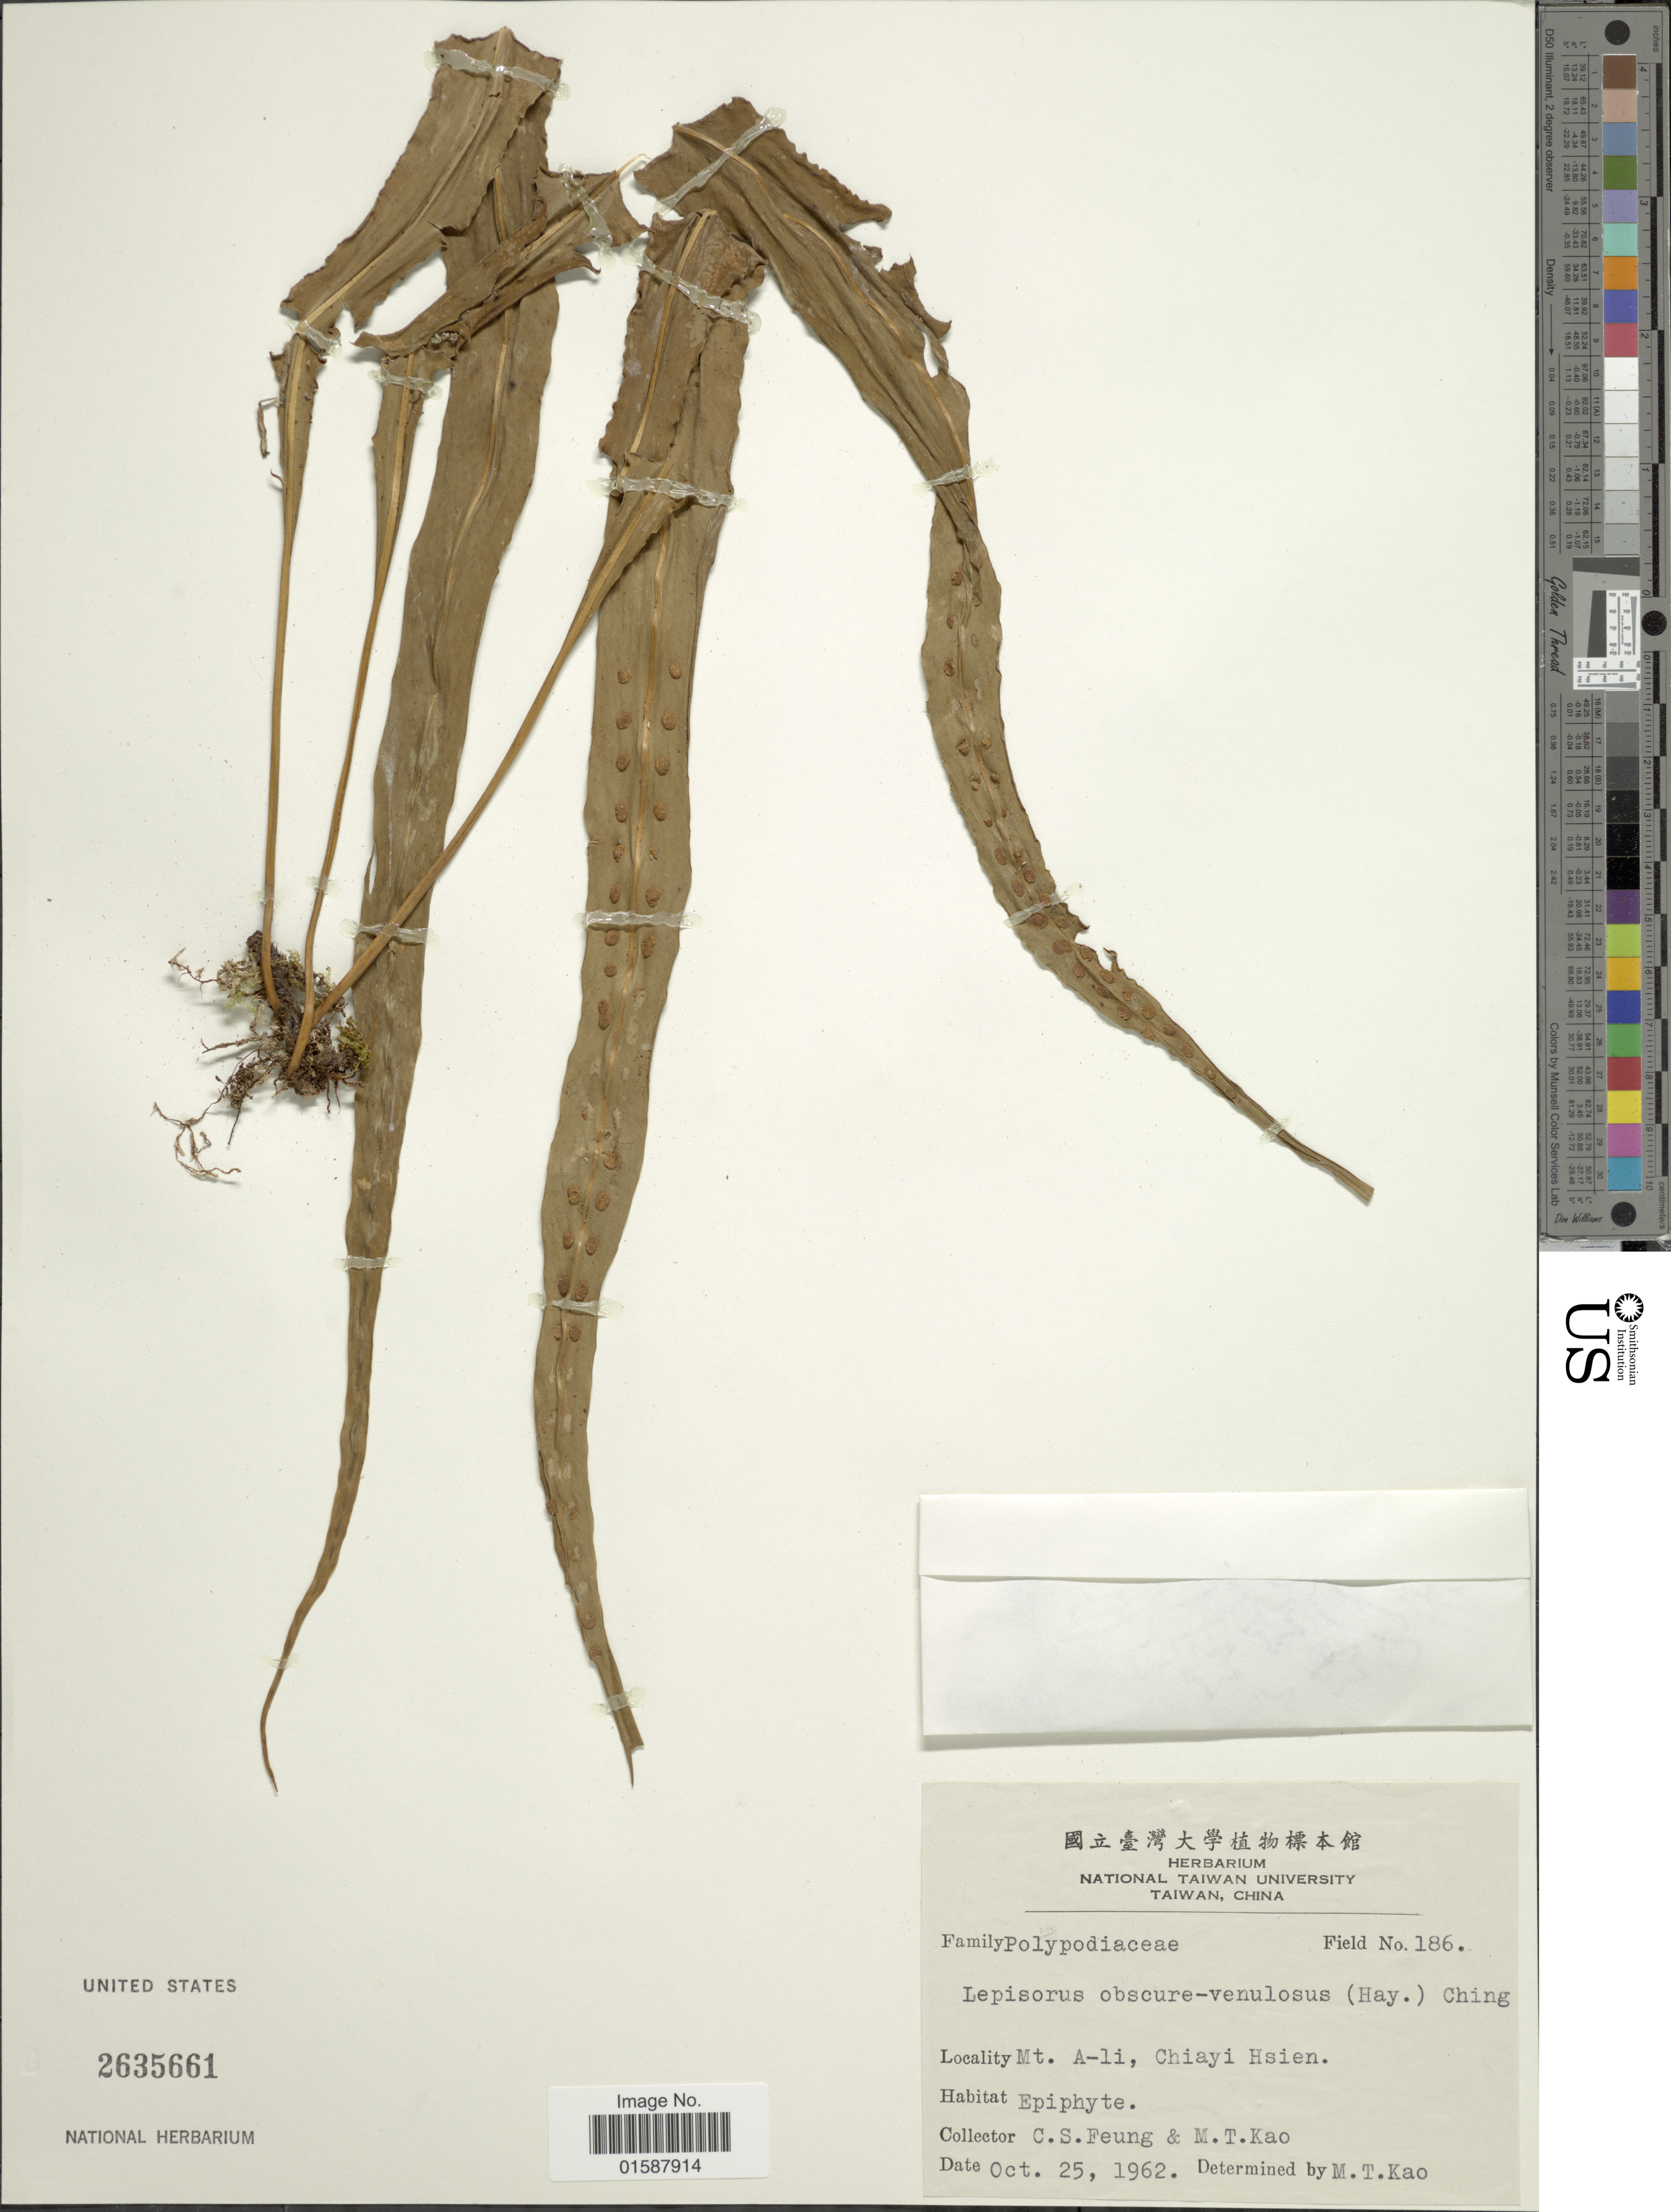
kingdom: Plantae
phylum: Tracheophyta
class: Polypodiopsida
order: Polypodiales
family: Polypodiaceae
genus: Lepisorus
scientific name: Lepisorus obscurevenulosus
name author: (Hayata) Ching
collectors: C. Feung & M. T. Kao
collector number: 186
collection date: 1962-10-25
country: Taiwan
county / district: Chiayi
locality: Mt. A-li, Chiayi Hsien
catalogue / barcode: US 2635661